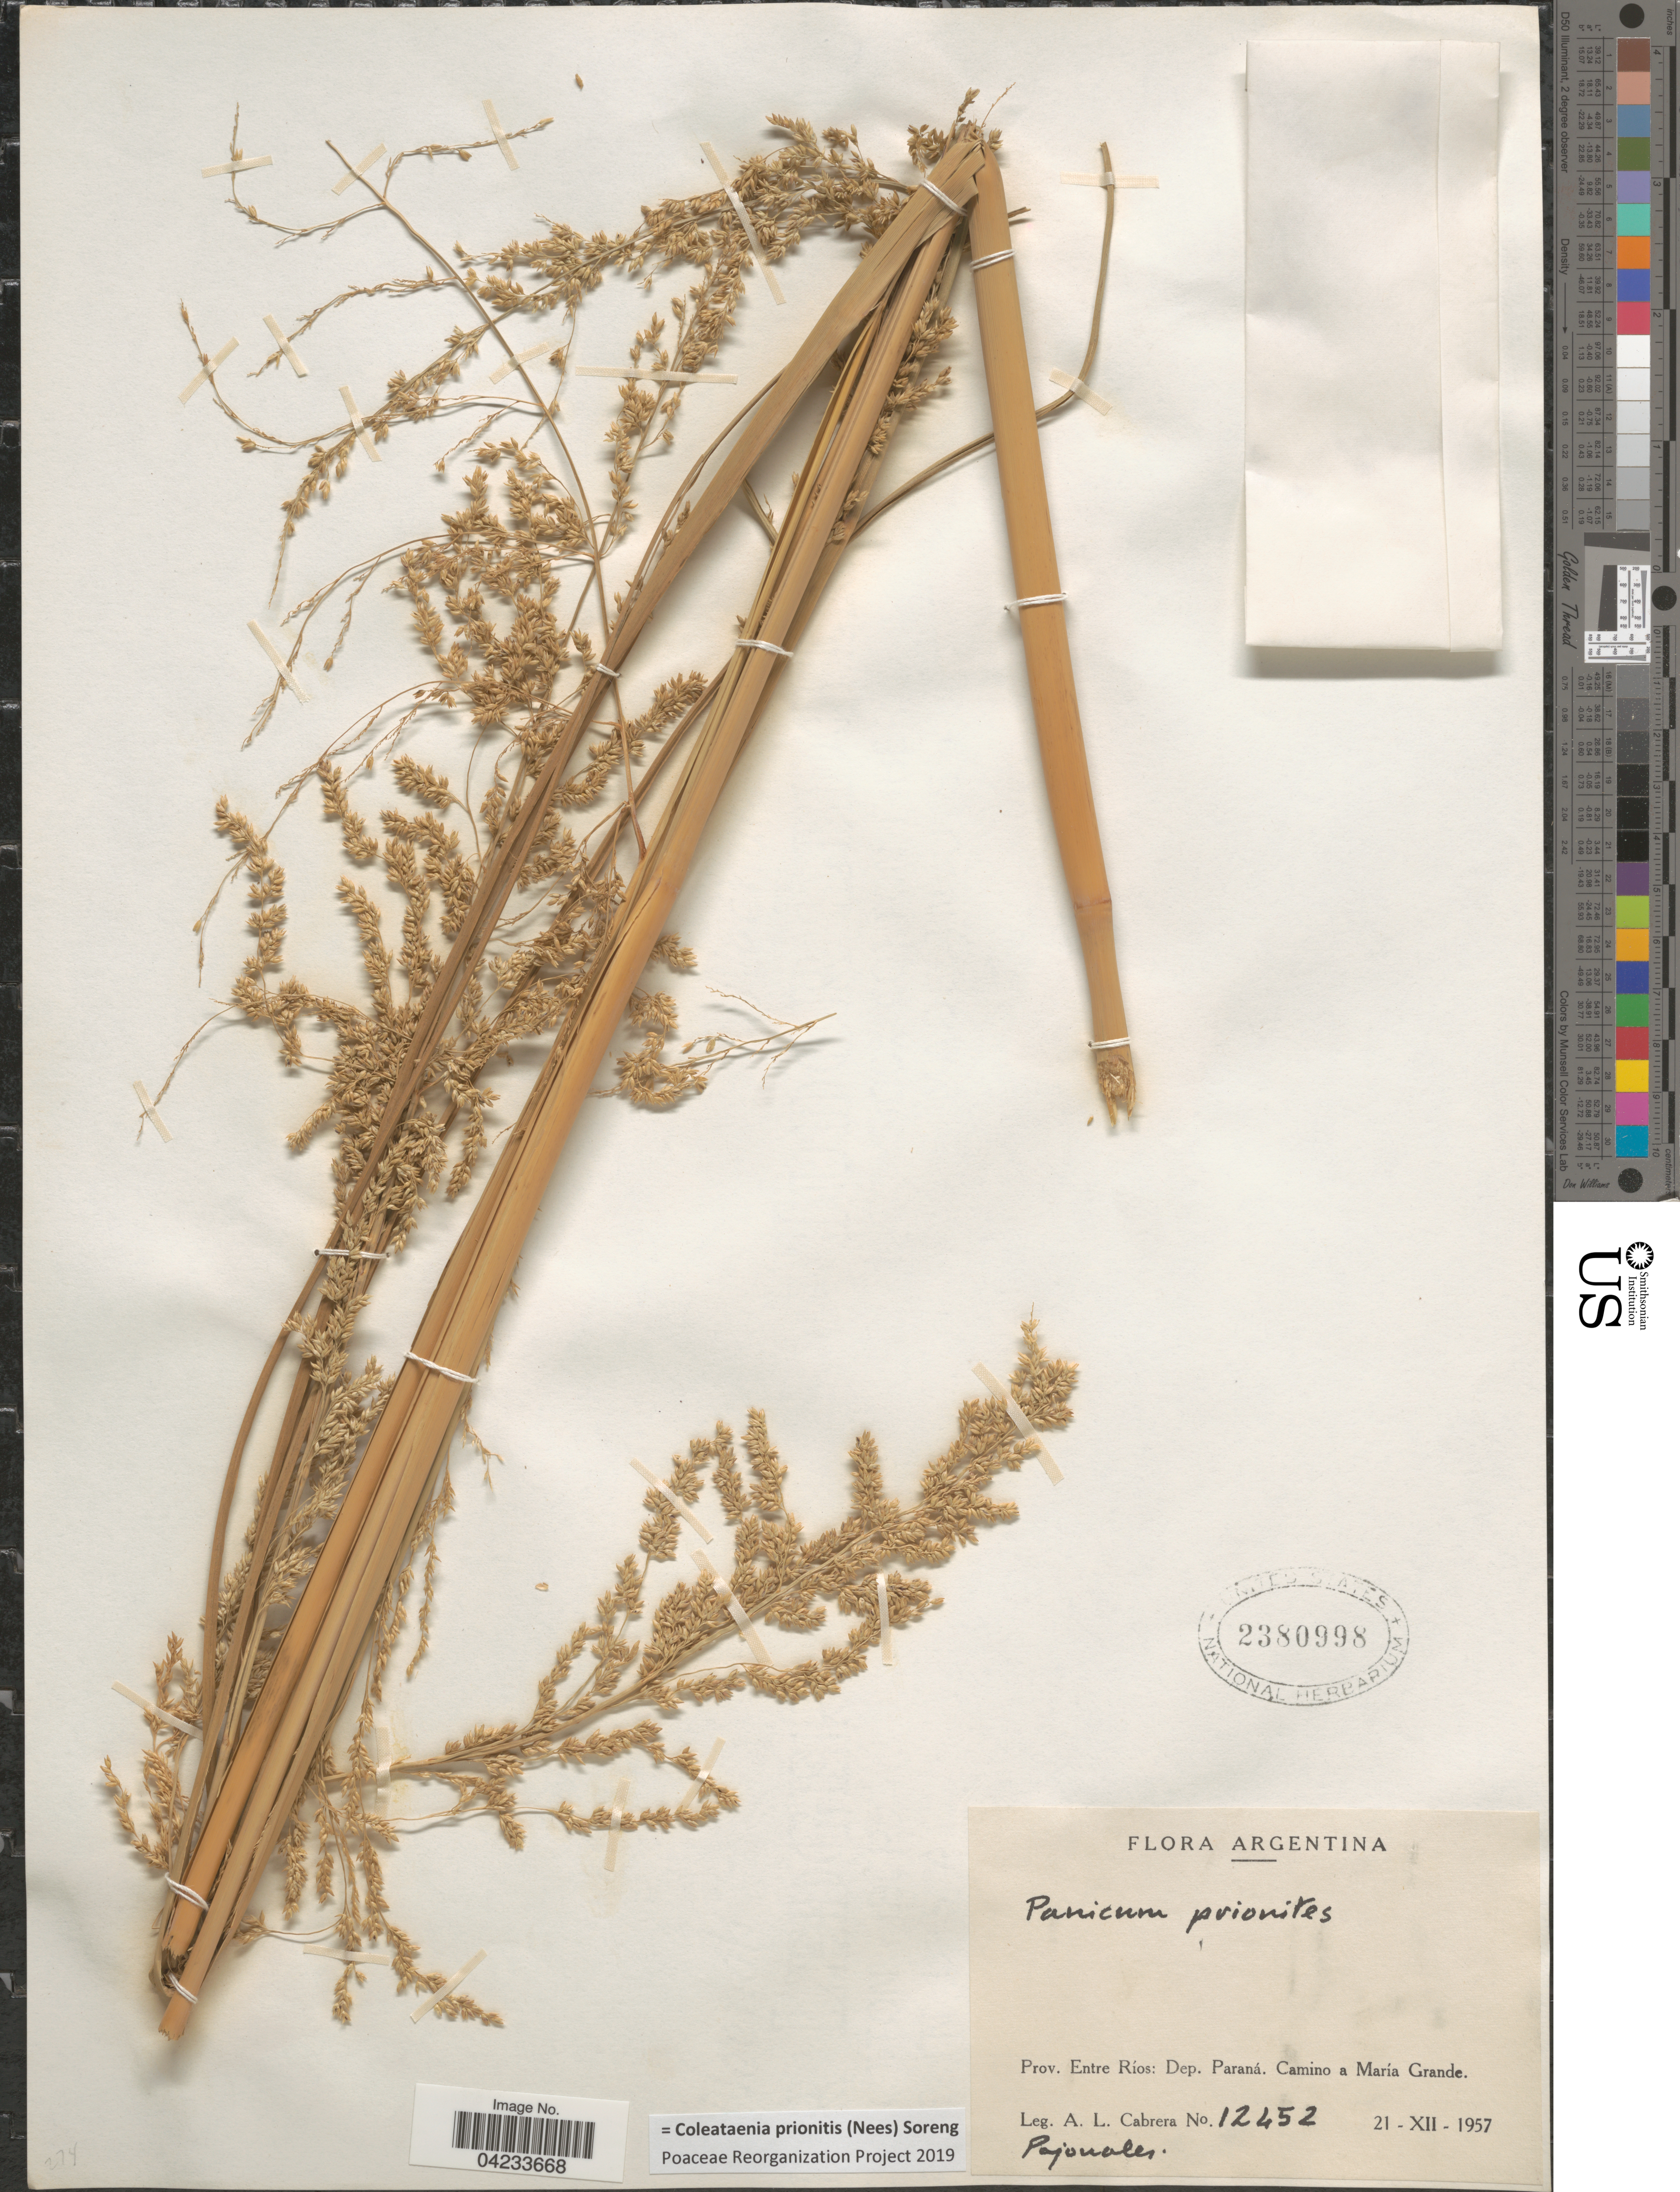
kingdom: Plantae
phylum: Tracheophyta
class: Liliopsida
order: Poales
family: Poaceae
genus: Coleataenia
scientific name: Coleataenia prionitis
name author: (Nees) Soreng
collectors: A. L. Cabrera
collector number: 12452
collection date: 1957-12-21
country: Argentina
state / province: Entre Rios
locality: Dep. Paraná. Camino a María Grande.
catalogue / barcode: US 2380998